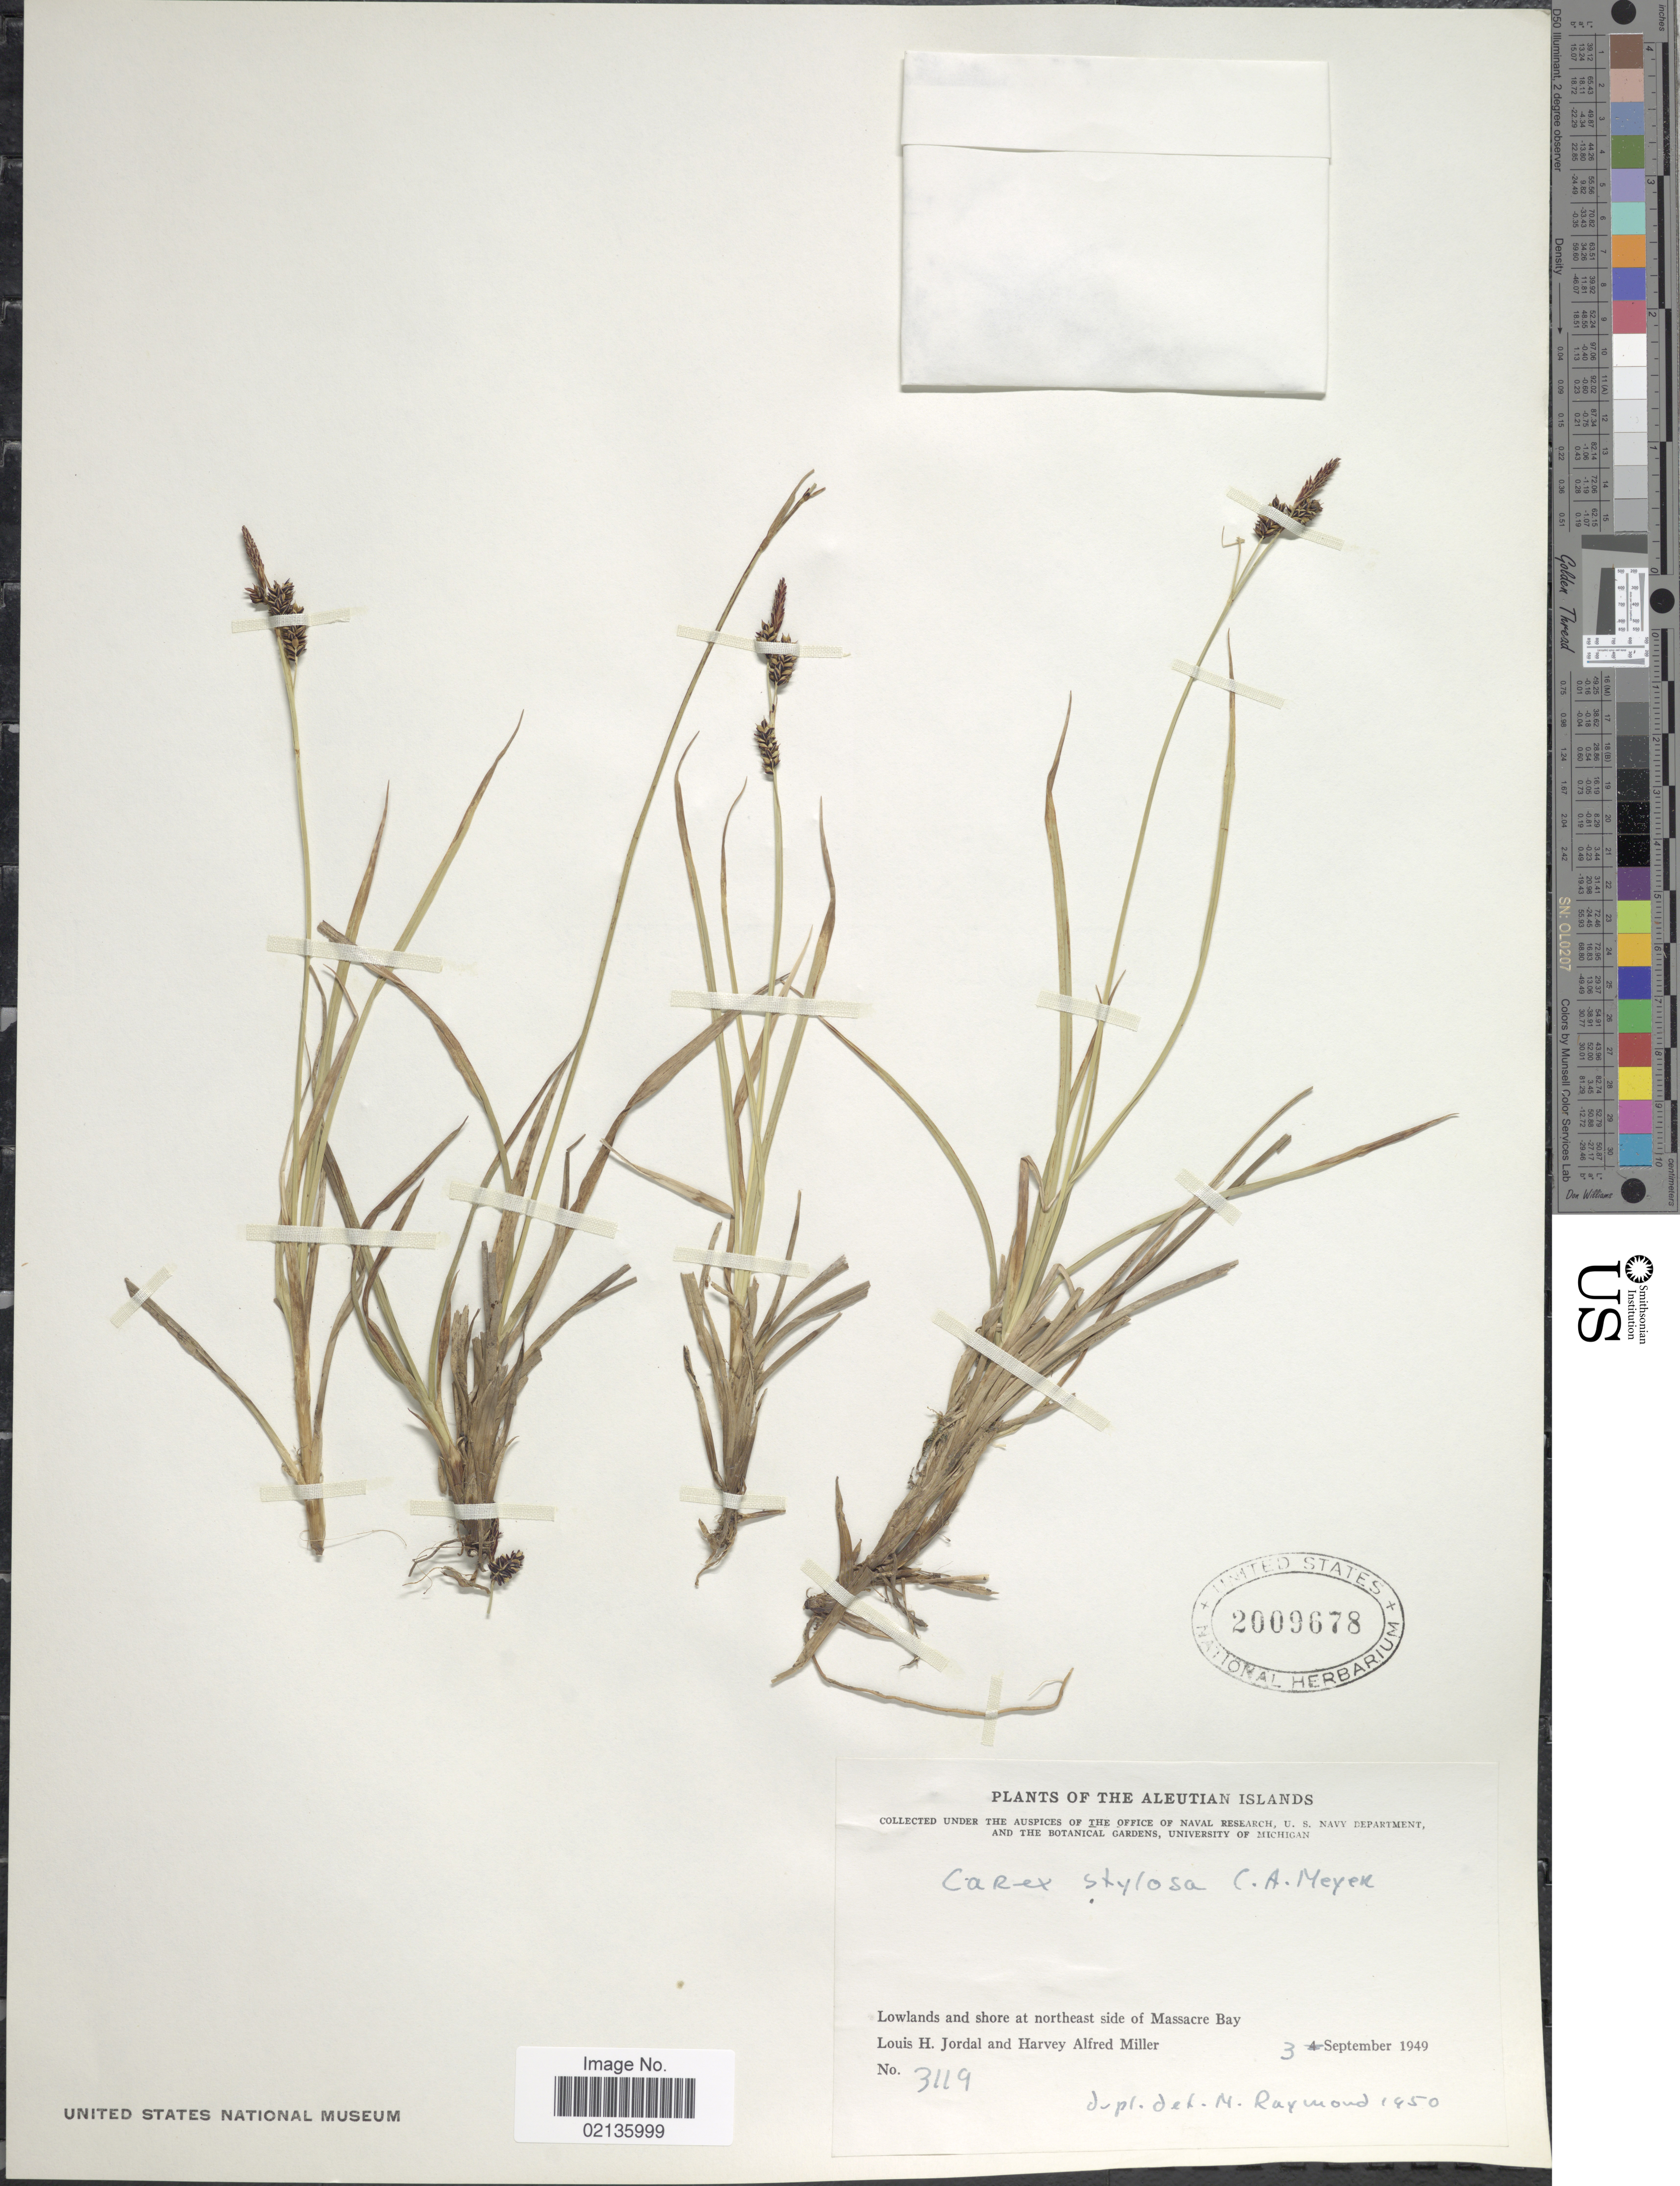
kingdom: Plantae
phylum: Tracheophyta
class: Liliopsida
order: Poales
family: Cyperaceae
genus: Carex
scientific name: Carex stylosa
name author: C.A. Mey.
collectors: L. Jordal & H. A. Miller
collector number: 3119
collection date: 1949-09-03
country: United States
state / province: Alaska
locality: Aleutian islands, Lowlands and shore at northeast side of Massacre Bay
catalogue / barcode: US 2009678